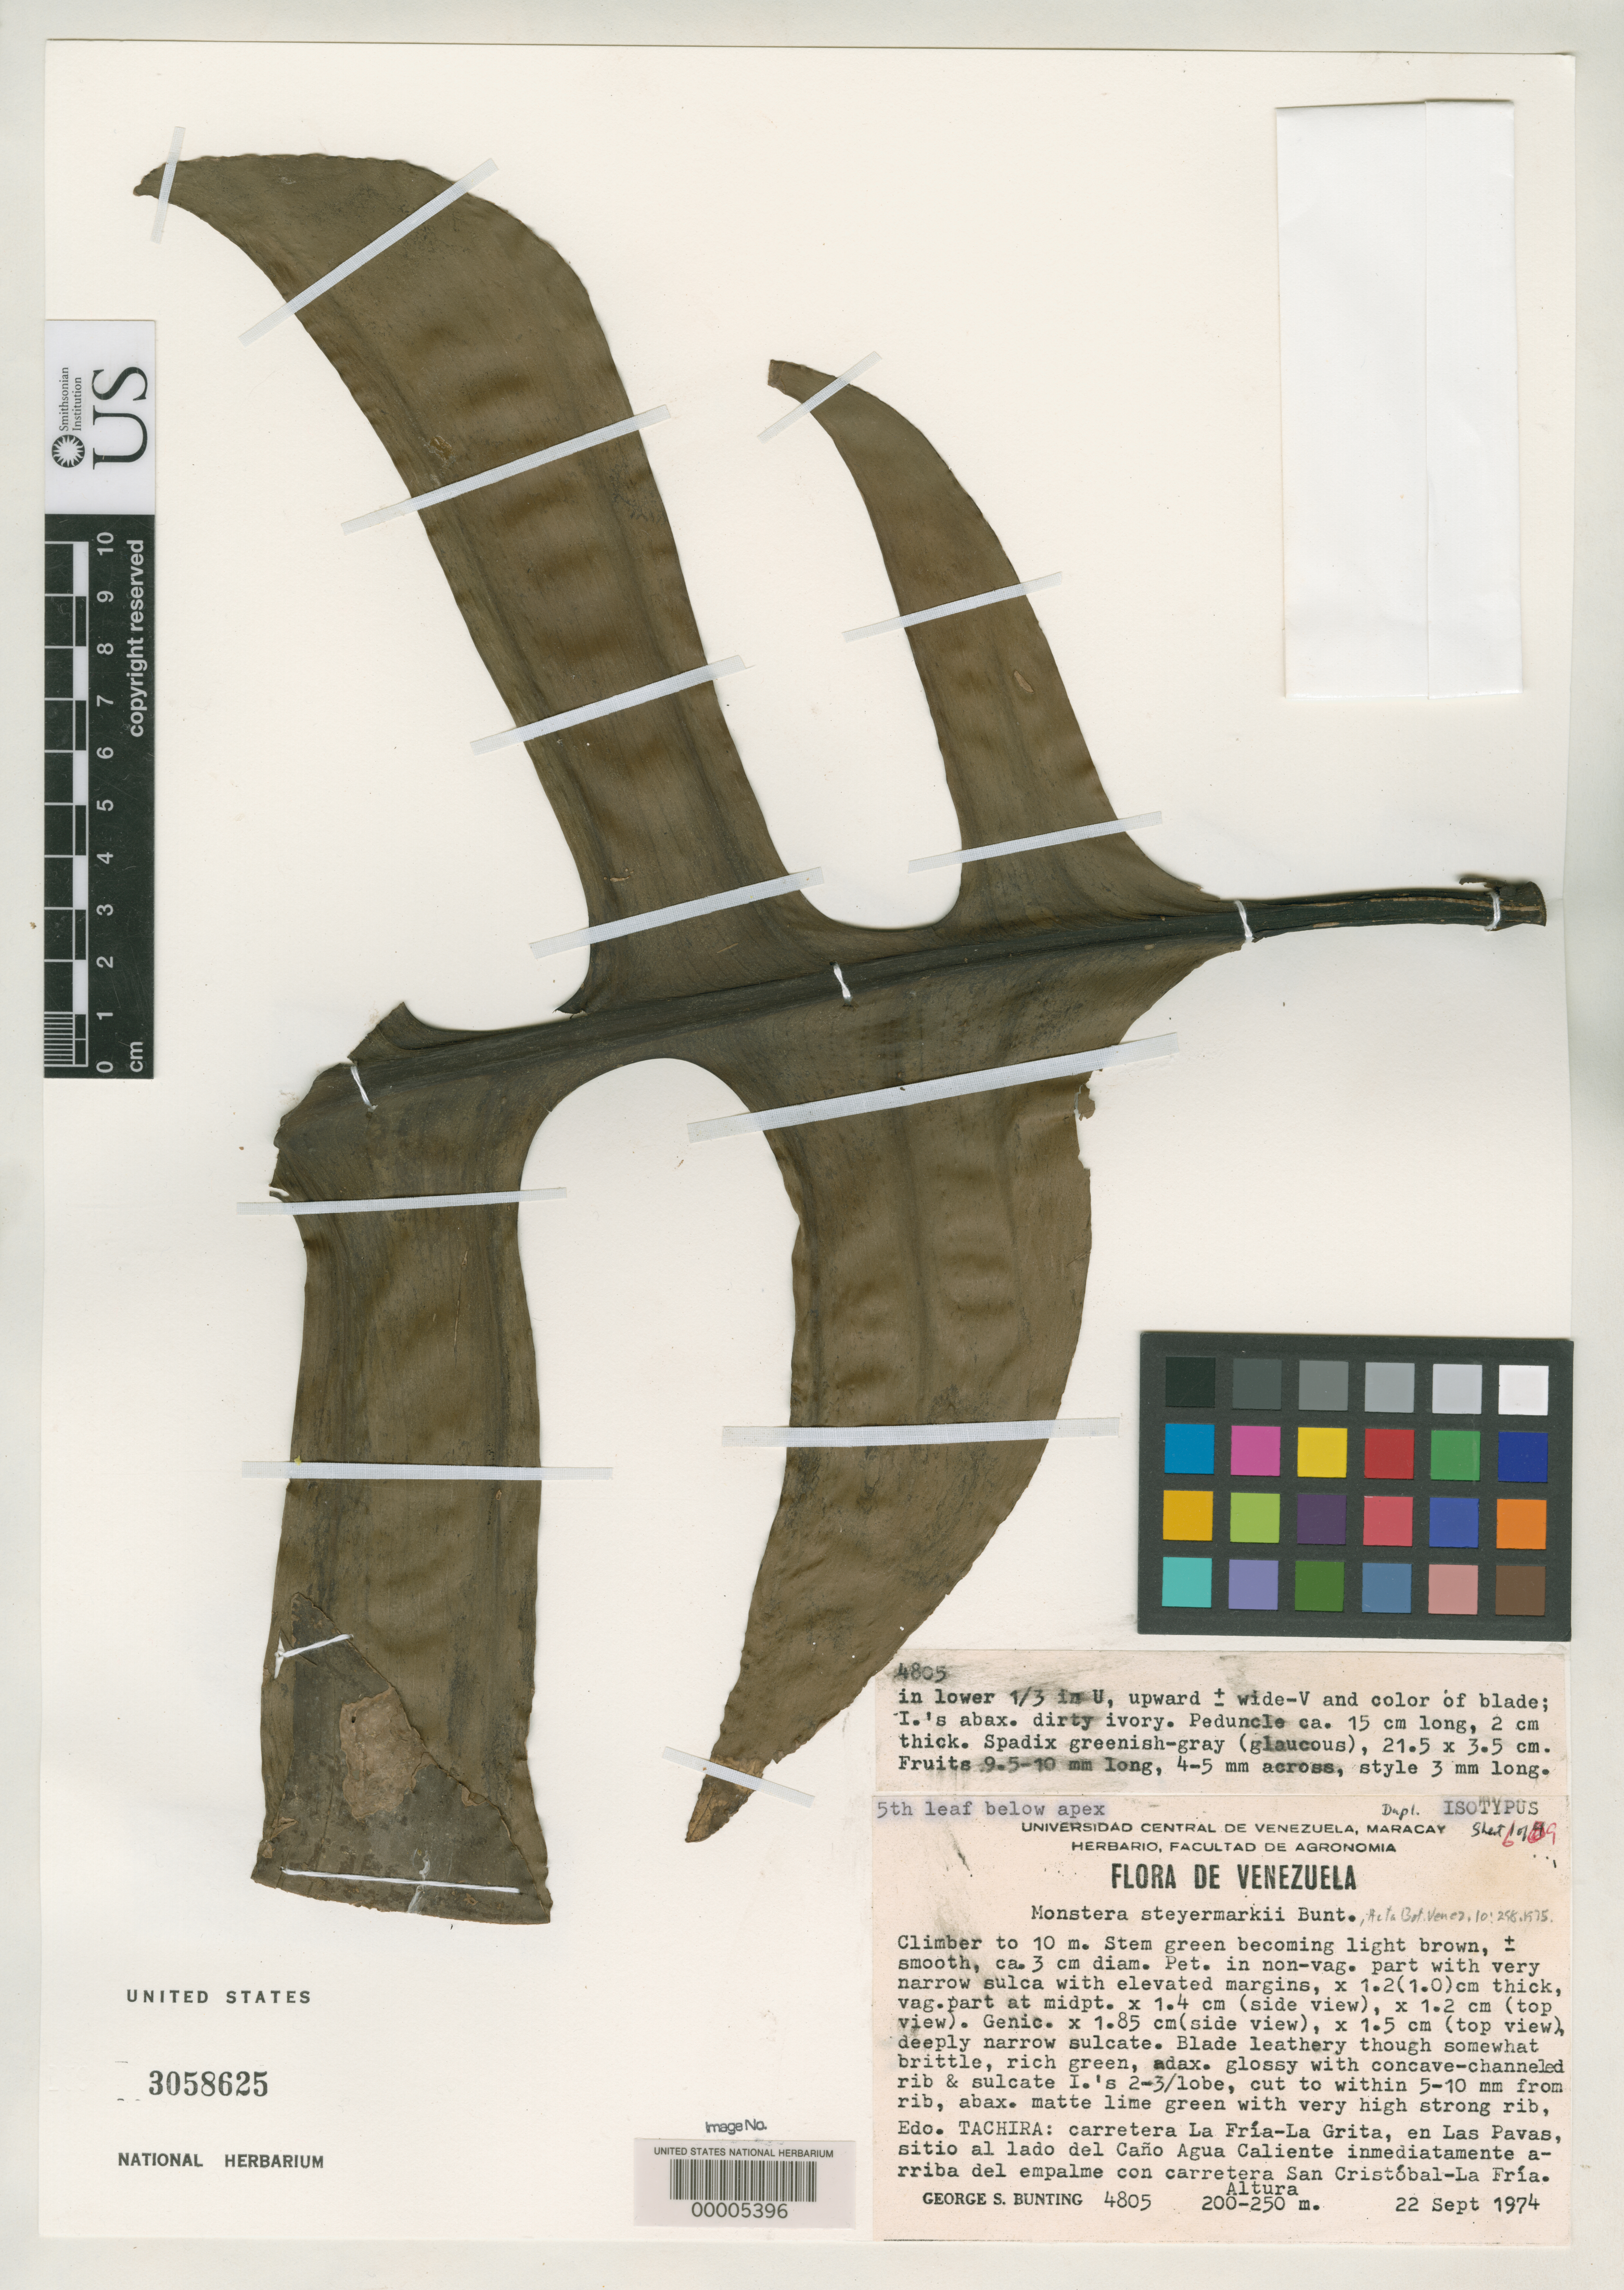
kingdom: Plantae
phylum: Tracheophyta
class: Liliopsida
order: Alismatales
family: Araceae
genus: Monstera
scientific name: Monstera steyermarkii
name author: G.S. Bunting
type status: Isotype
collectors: G. S. Bunting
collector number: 4805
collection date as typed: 22 Sep 1974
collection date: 1974-09-22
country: Venezuela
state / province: Tachira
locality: La Fria-La Grita road, at Las Pavas, along Canoagua Caliente, above San Cristobal-La Fria junct.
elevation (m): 200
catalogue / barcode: US 3058625